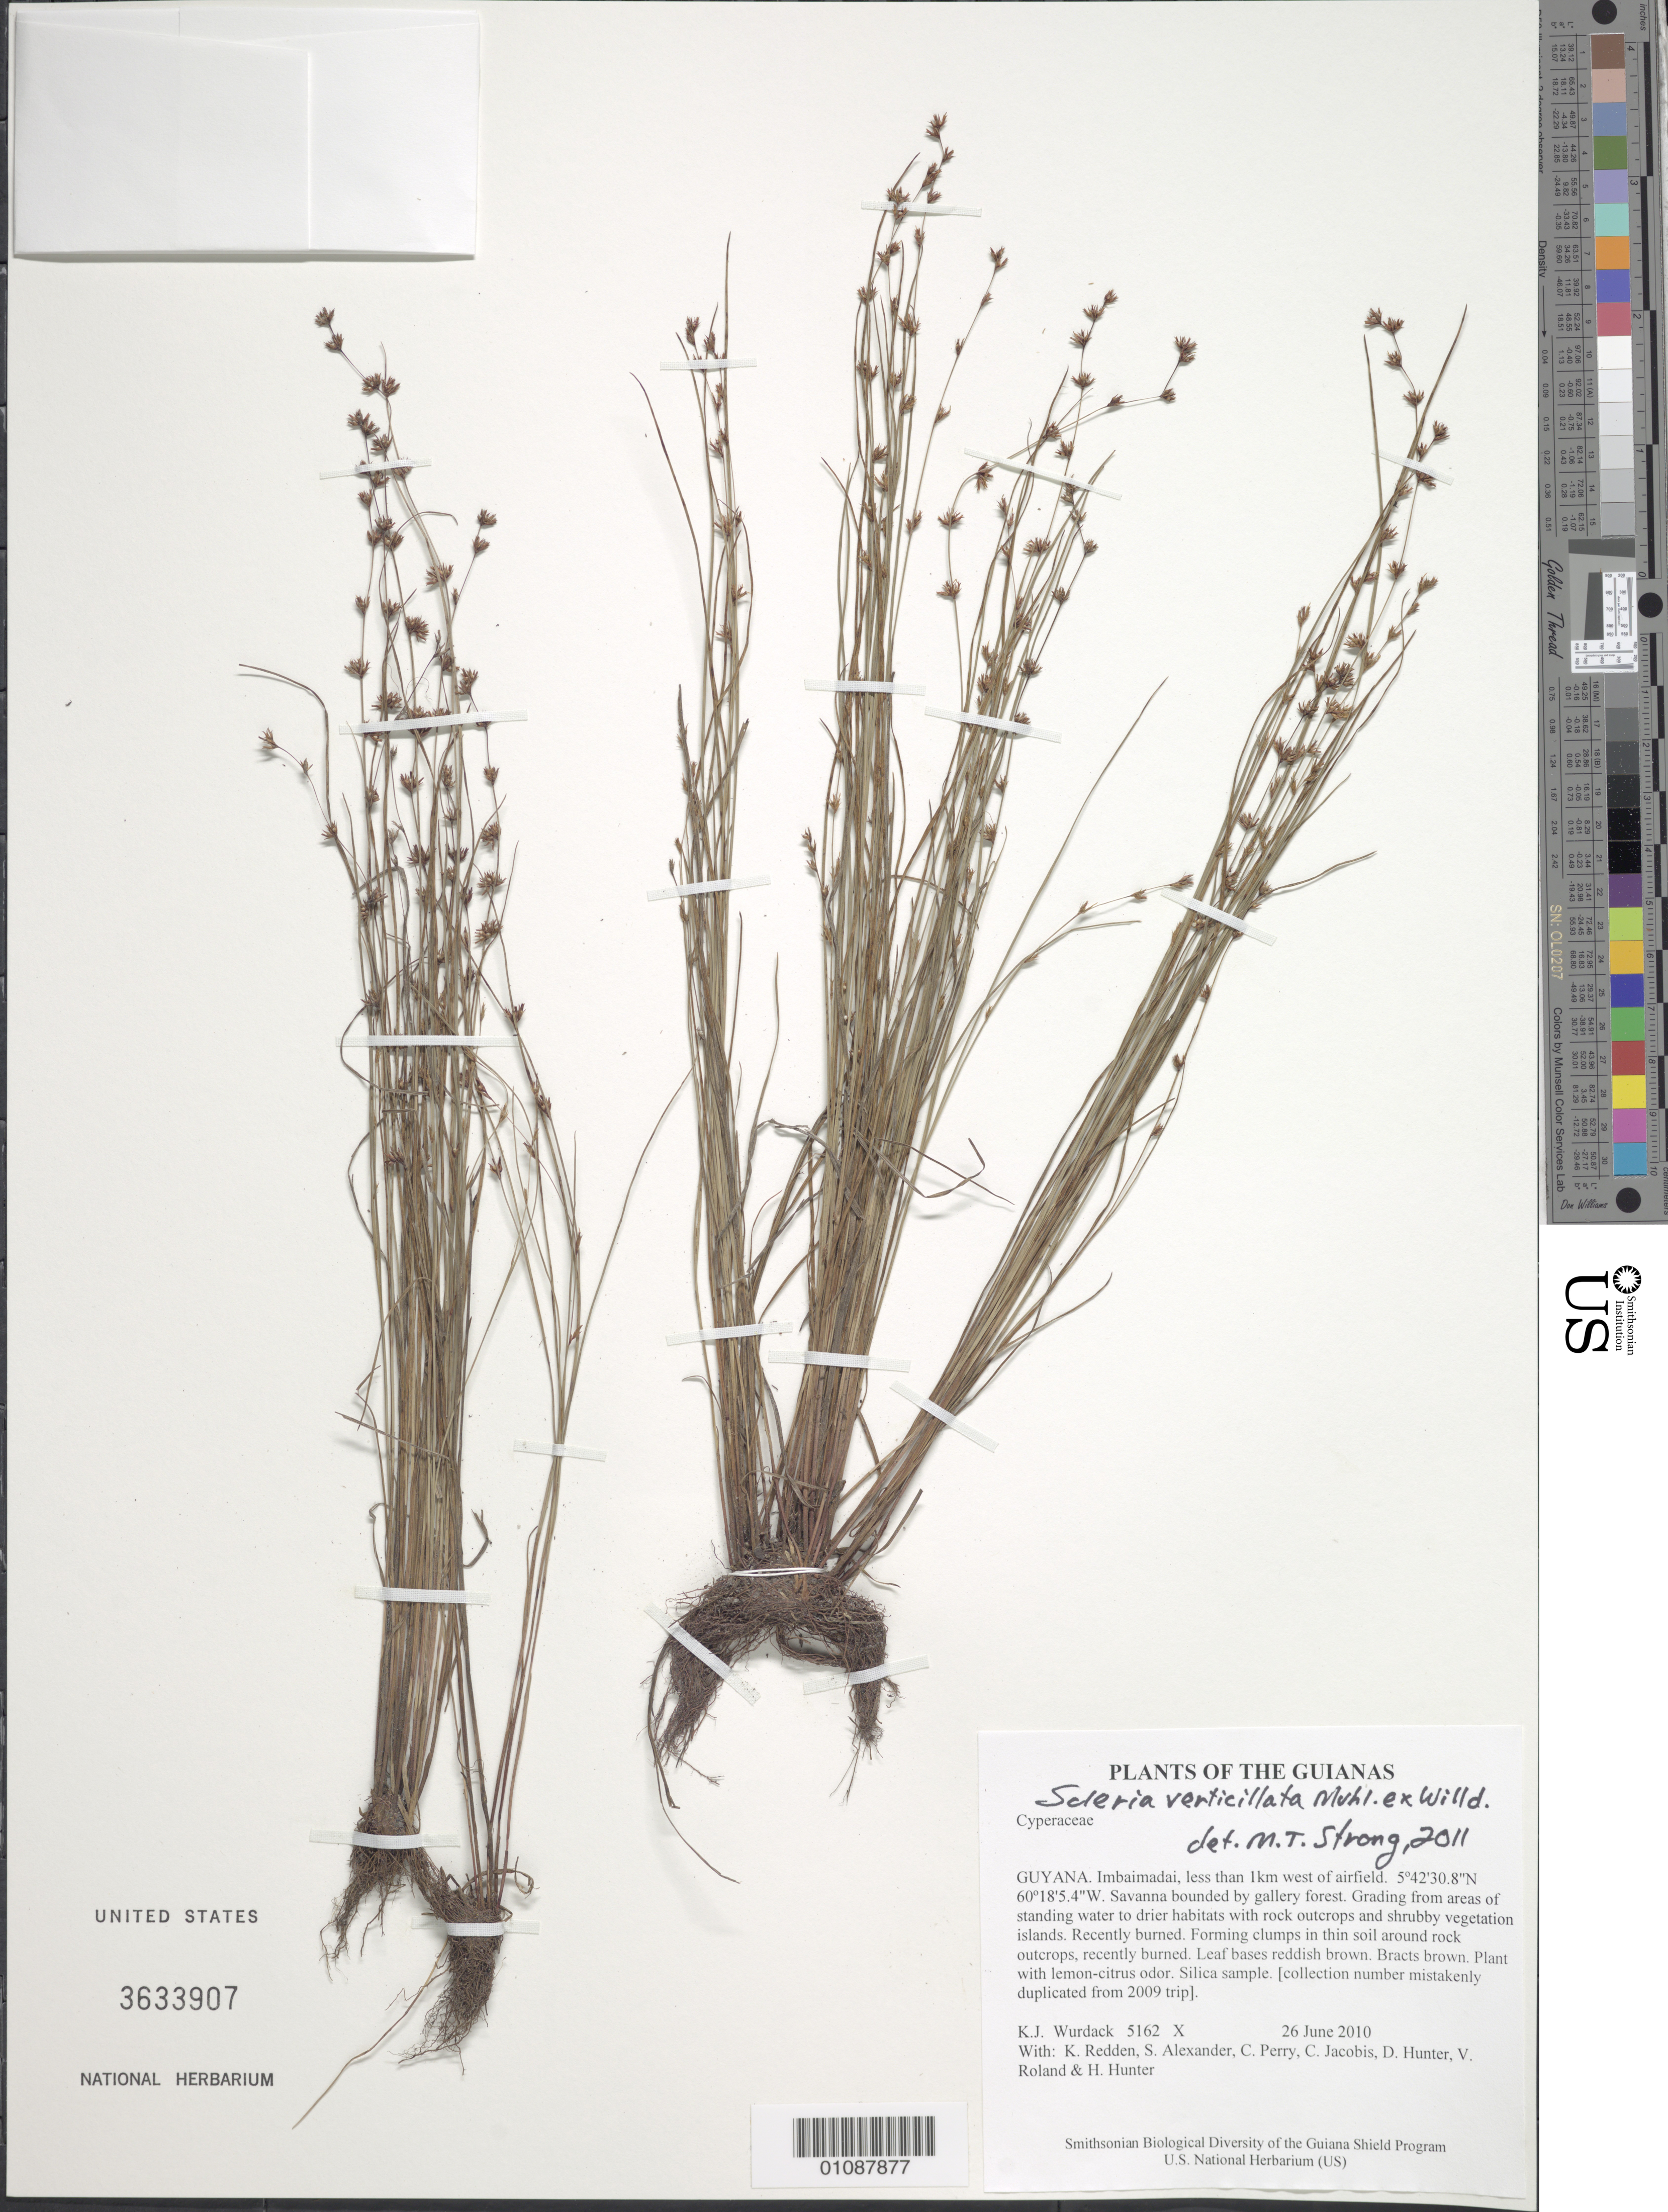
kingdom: Plantae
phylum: Tracheophyta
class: Liliopsida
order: Poales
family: Cyperaceae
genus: Scleria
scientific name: Scleria verticillata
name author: Muhl. ex Willd.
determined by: Strong, M. T., (US), Smithsonian Institution - National Museum of Natural History (UNITED STATES)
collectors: K. Wurdack, K. M. Redden, S. N. Alexander, C. Perry, C. Jacobis, D. Hunter, V. Roland & H. Hunter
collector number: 5162 X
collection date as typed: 26 June 2010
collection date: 2010-06-26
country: Guyana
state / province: Cuyuni-Mazaruni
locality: Imbaimadai, less than 1km west of airfield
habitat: Savanna bounded by gallery forest. Grading from areas of standing water to drier habitats with rock outcrops and shrubby vegetation islands. Recently burned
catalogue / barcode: US 3633907